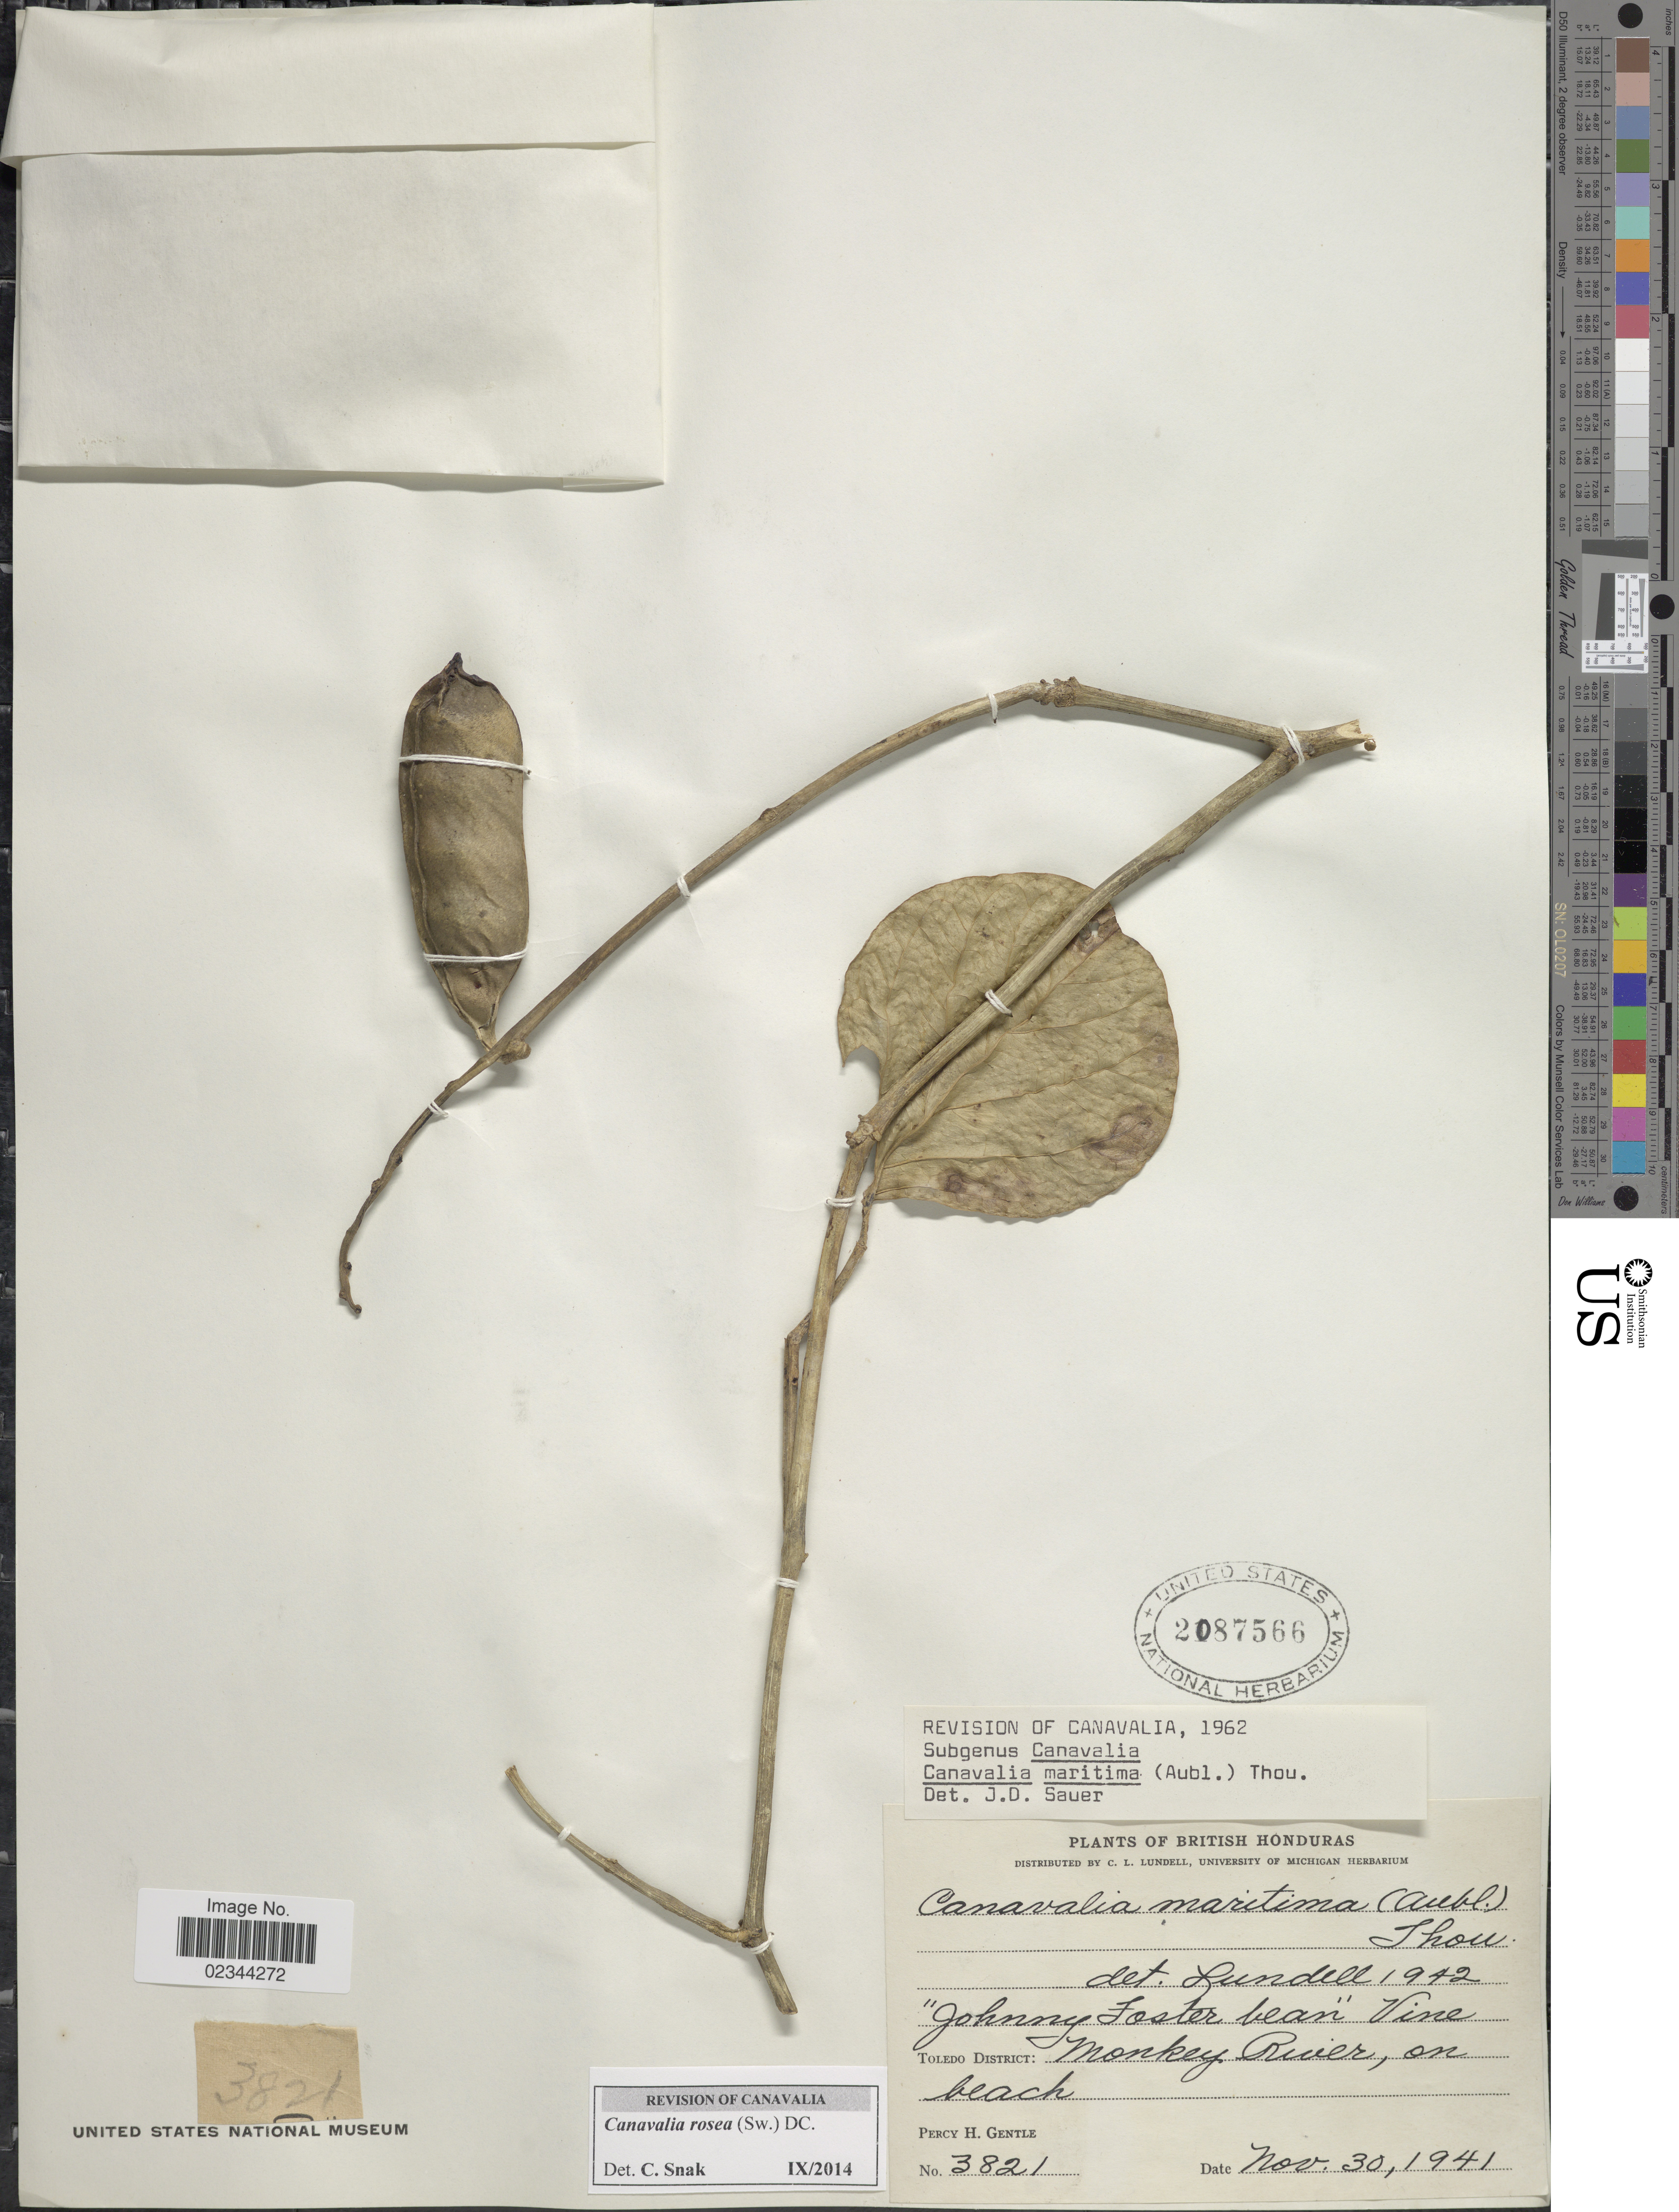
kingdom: Plantae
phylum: Tracheophyta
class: Magnoliopsida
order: Fabales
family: Fabaceae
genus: Canavalia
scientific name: Canavalia rosea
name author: (Sw.) DC.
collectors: P. H. Gentle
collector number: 3821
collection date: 1941-11-30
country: Belize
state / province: Toledo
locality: British Honduras, Monkey River, on beach.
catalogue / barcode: US 2087566